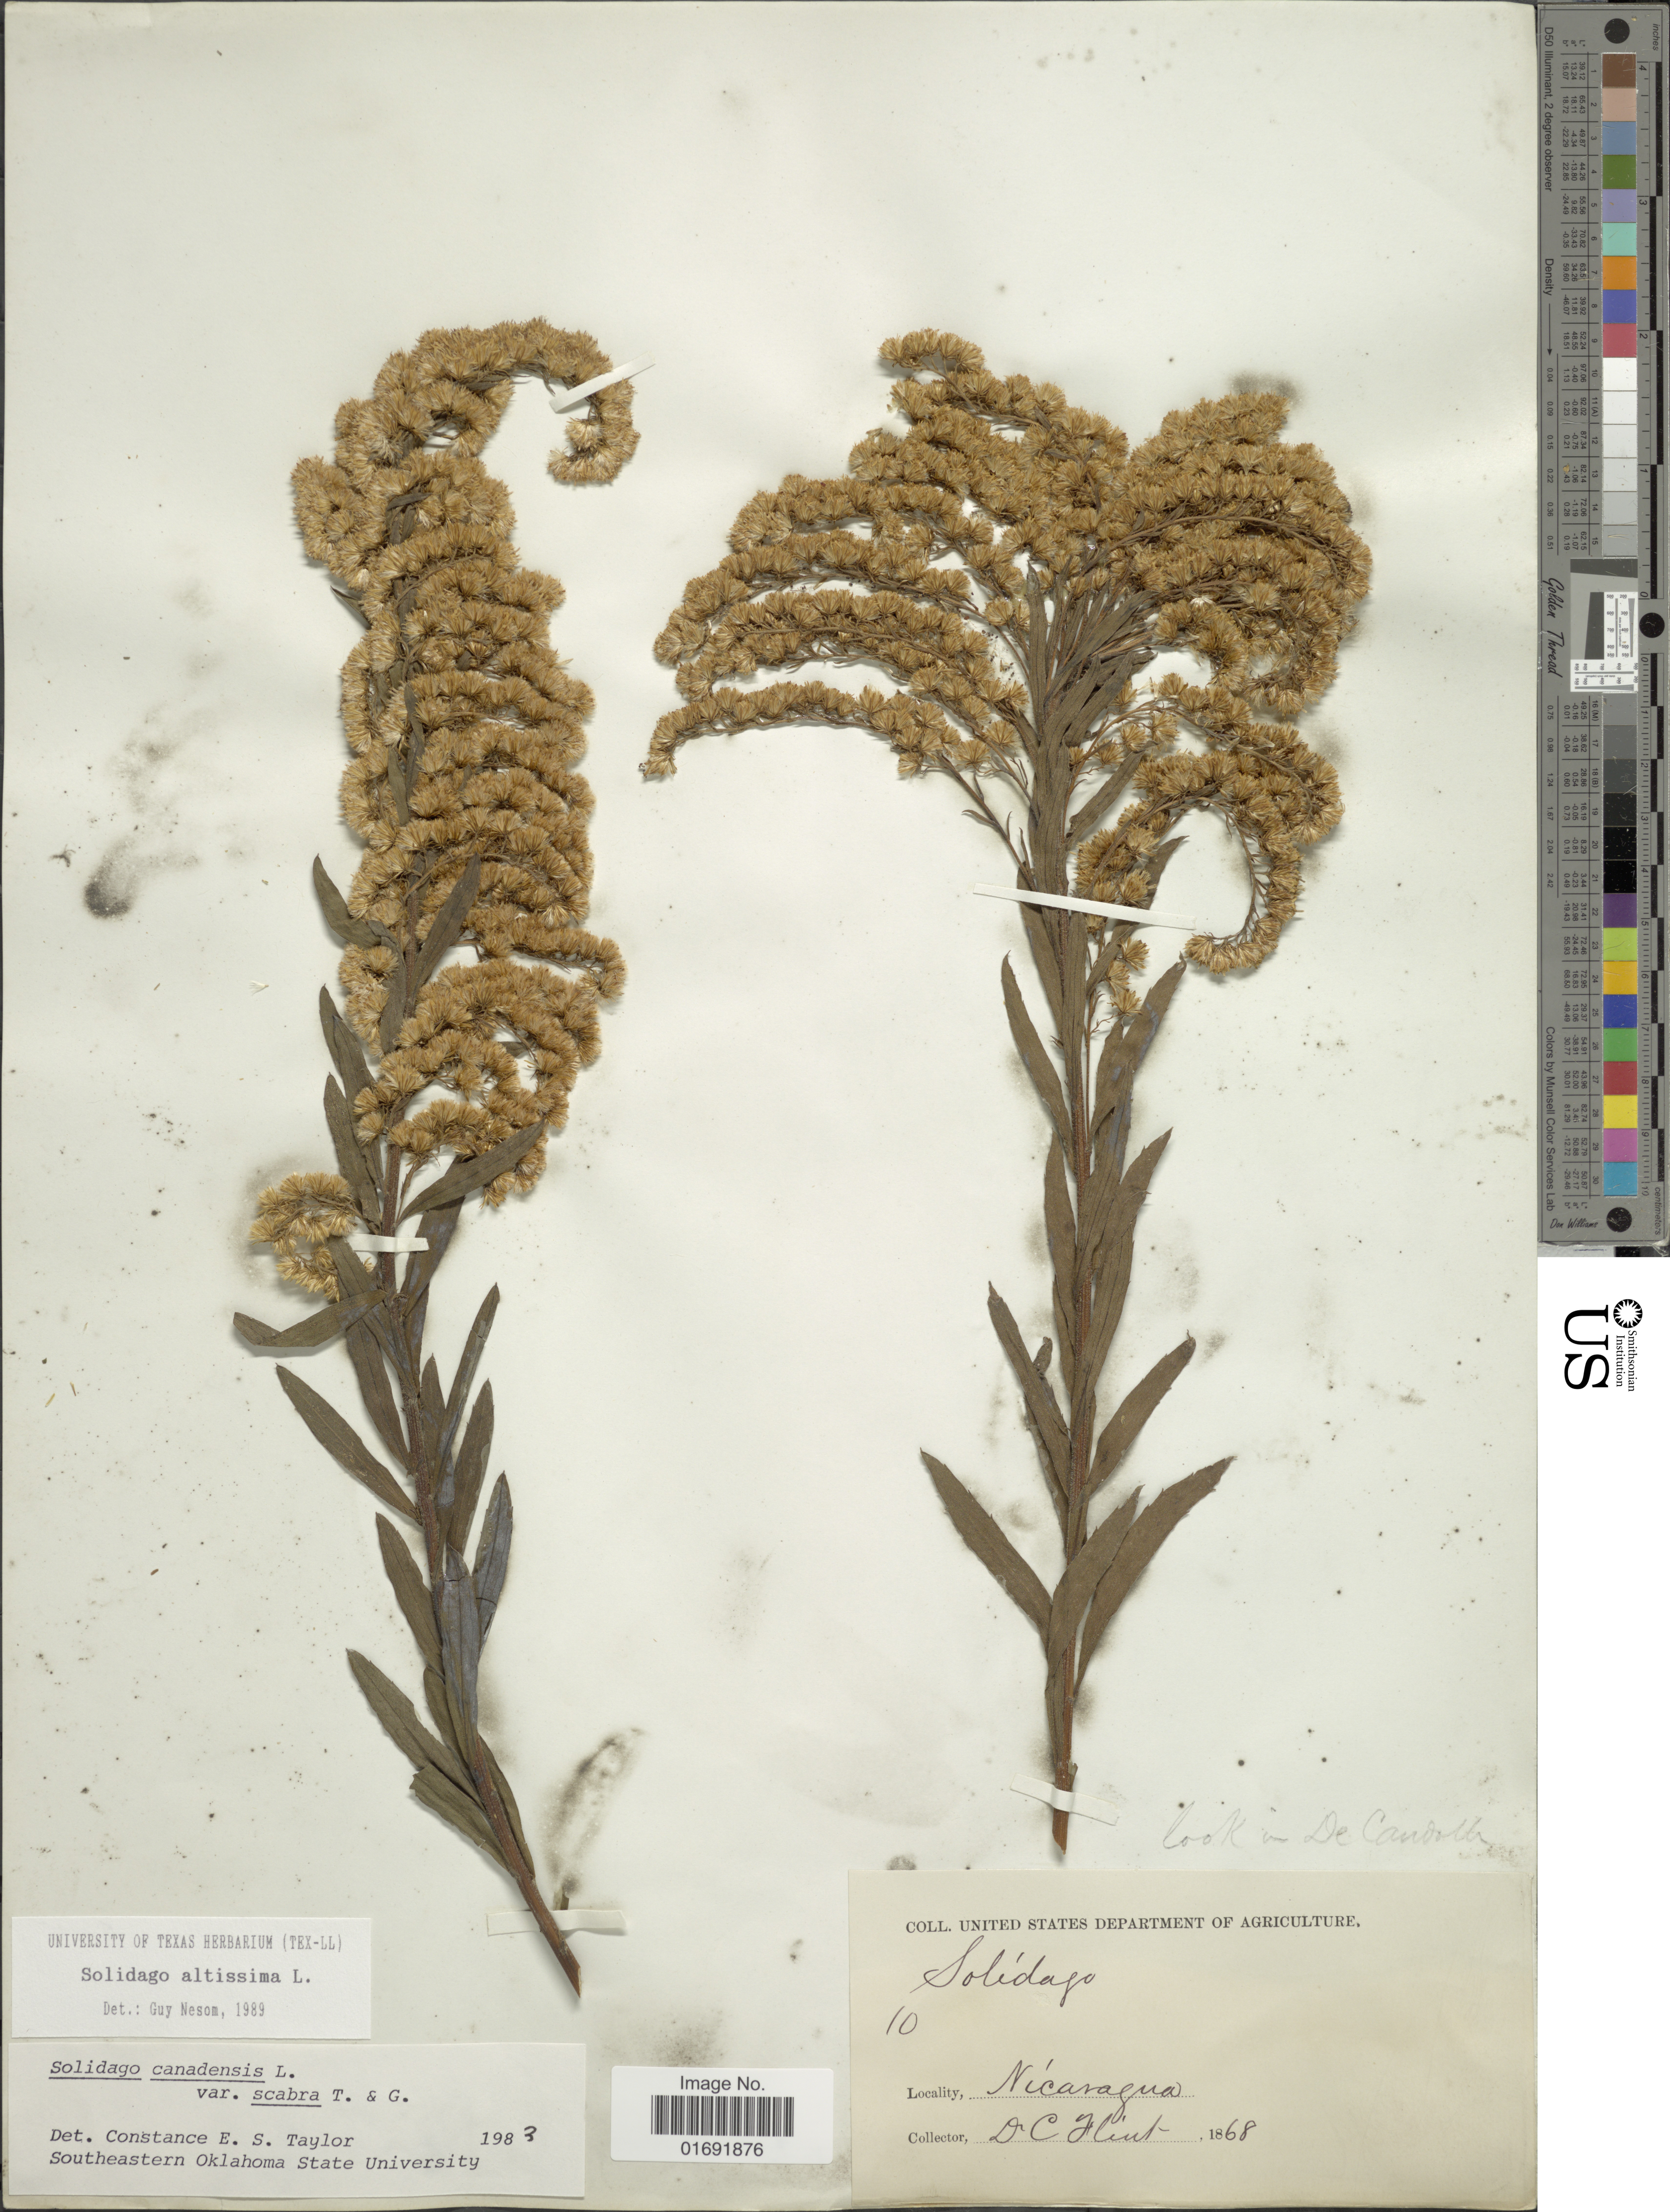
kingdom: Plantae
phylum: Tracheophyta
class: Magnoliopsida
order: Asterales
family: Asteraceae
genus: Solidago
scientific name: Solidago altissima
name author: L.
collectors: C. Flint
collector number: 10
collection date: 1868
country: Nicaragua